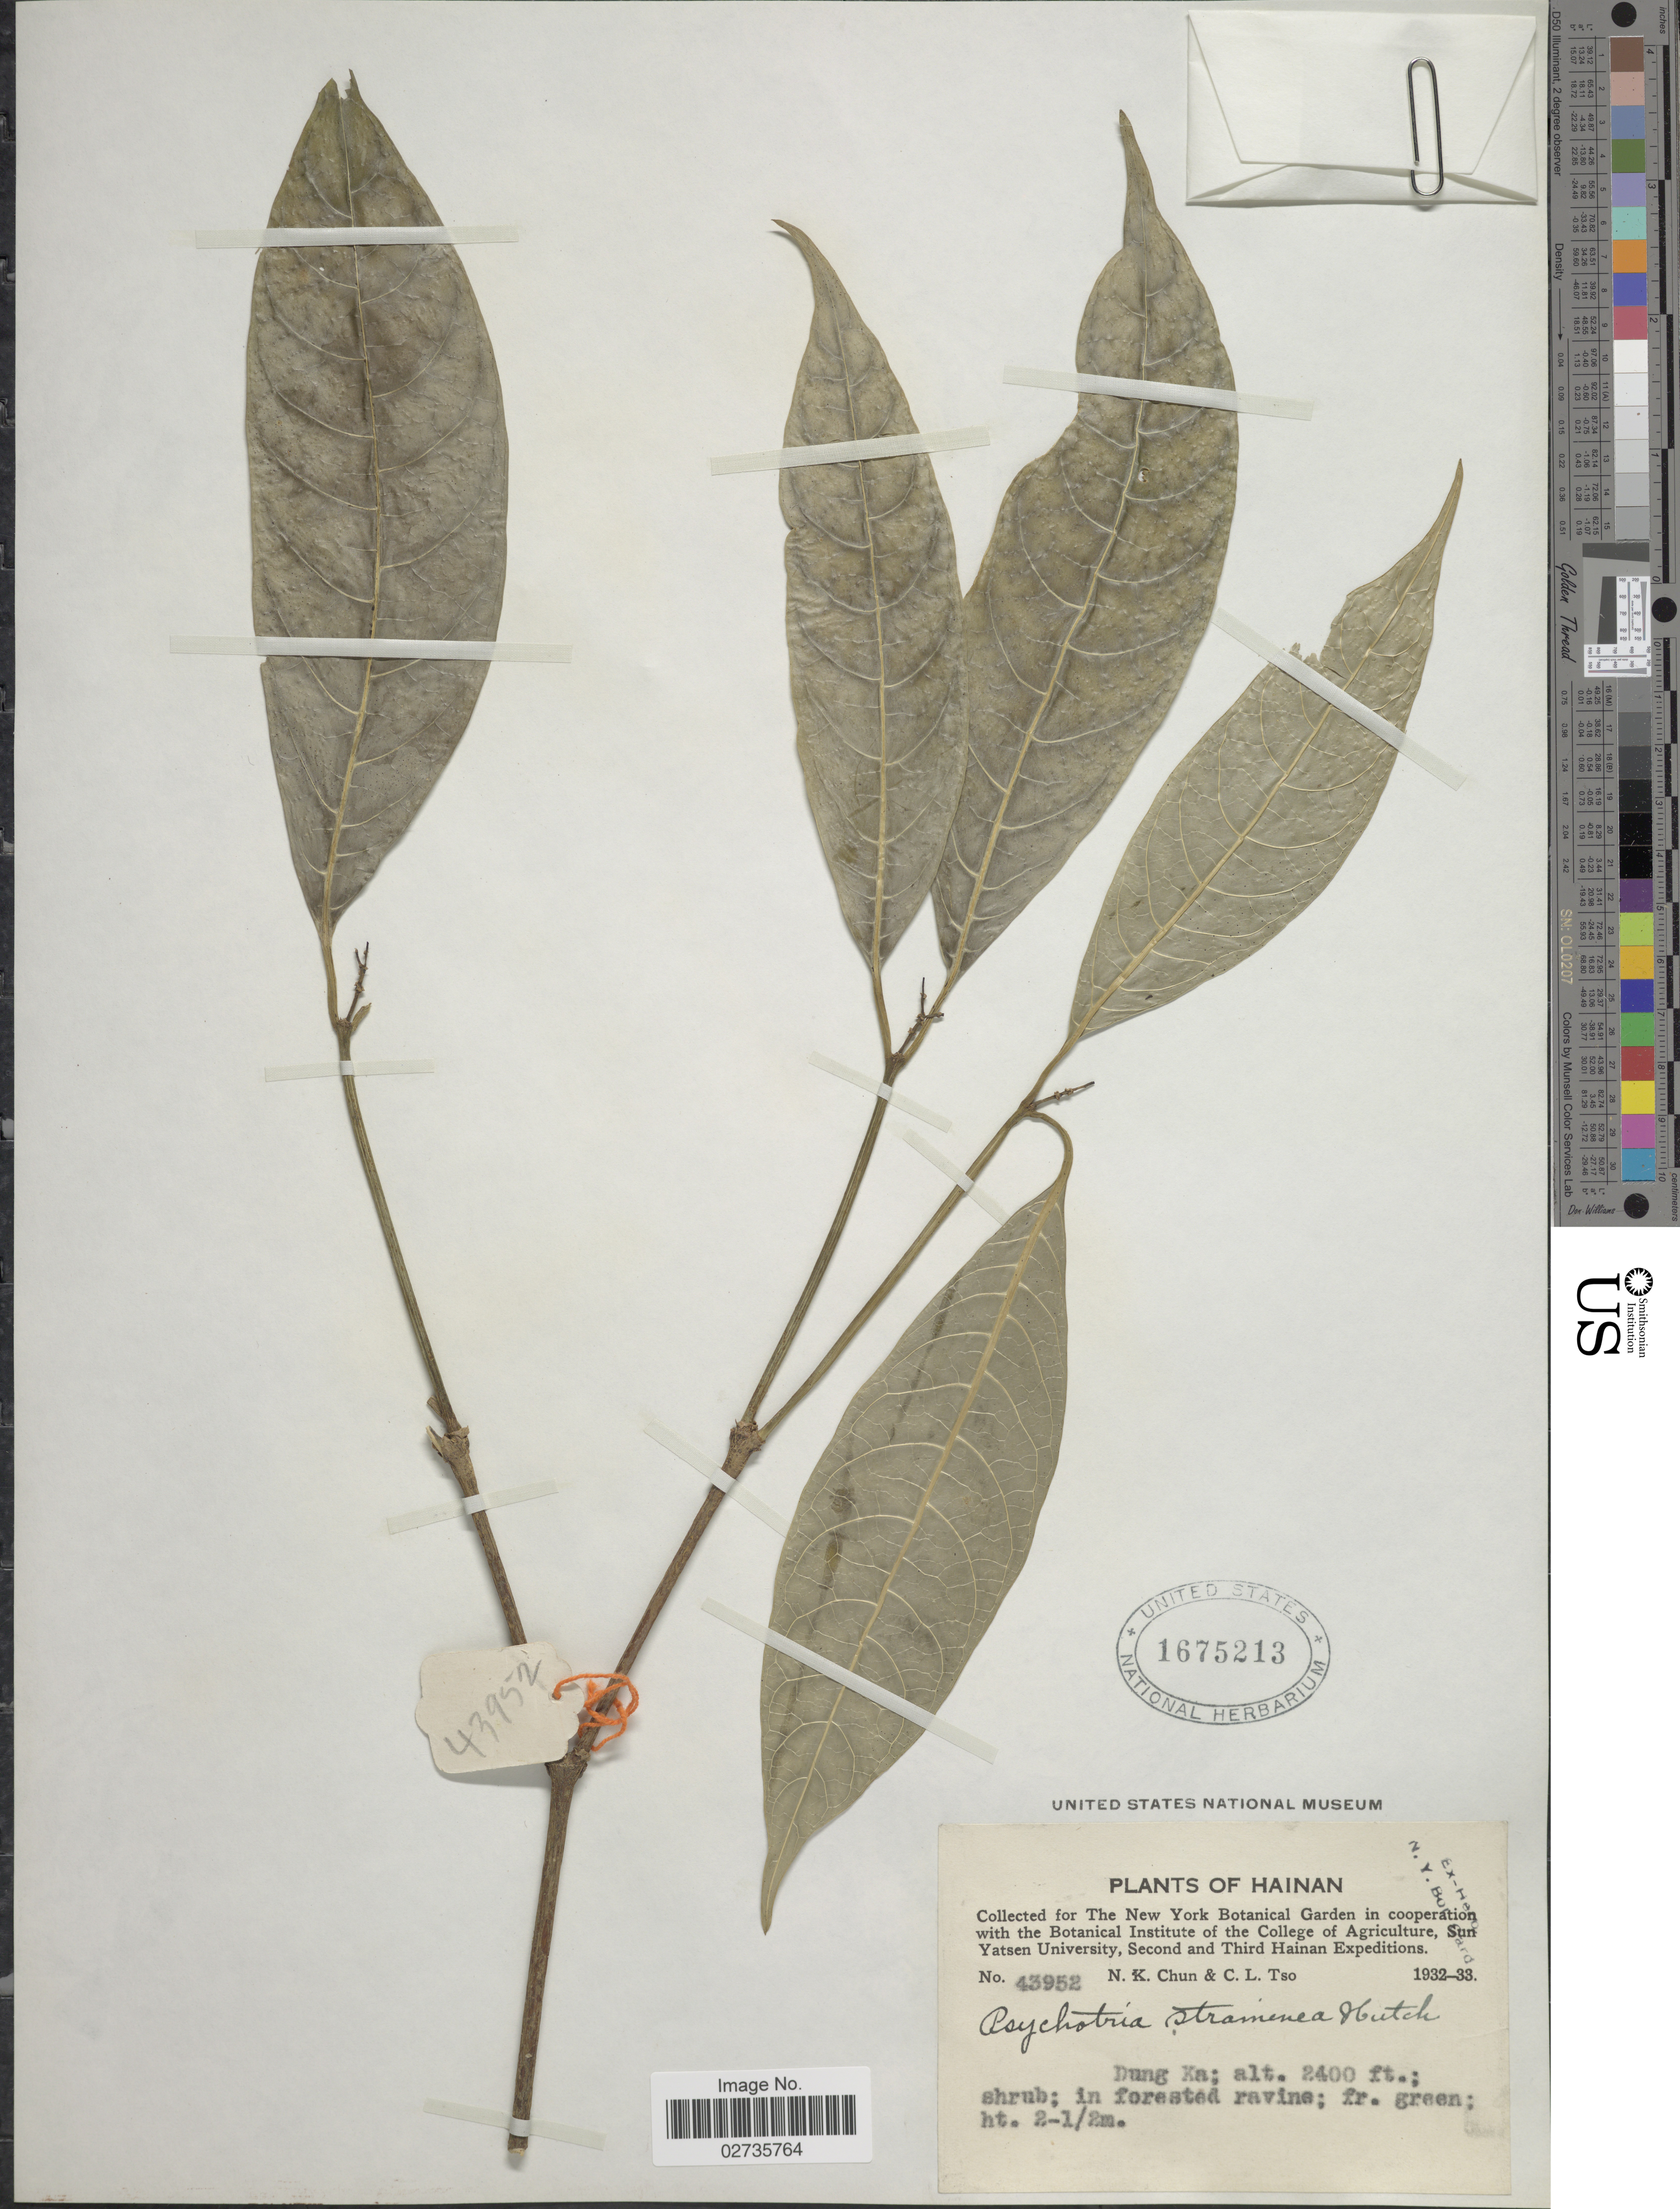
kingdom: Plantae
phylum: Tracheophyta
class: Magnoliopsida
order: Gentianales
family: Rubiaceae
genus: Psychotria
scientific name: Psychotria straminea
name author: Hutch.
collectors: N. K. Chun & C. Tso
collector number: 43952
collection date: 1932/1933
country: China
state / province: Hainan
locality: Dung Ka; in forestes ravine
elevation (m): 732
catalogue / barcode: US 1675213